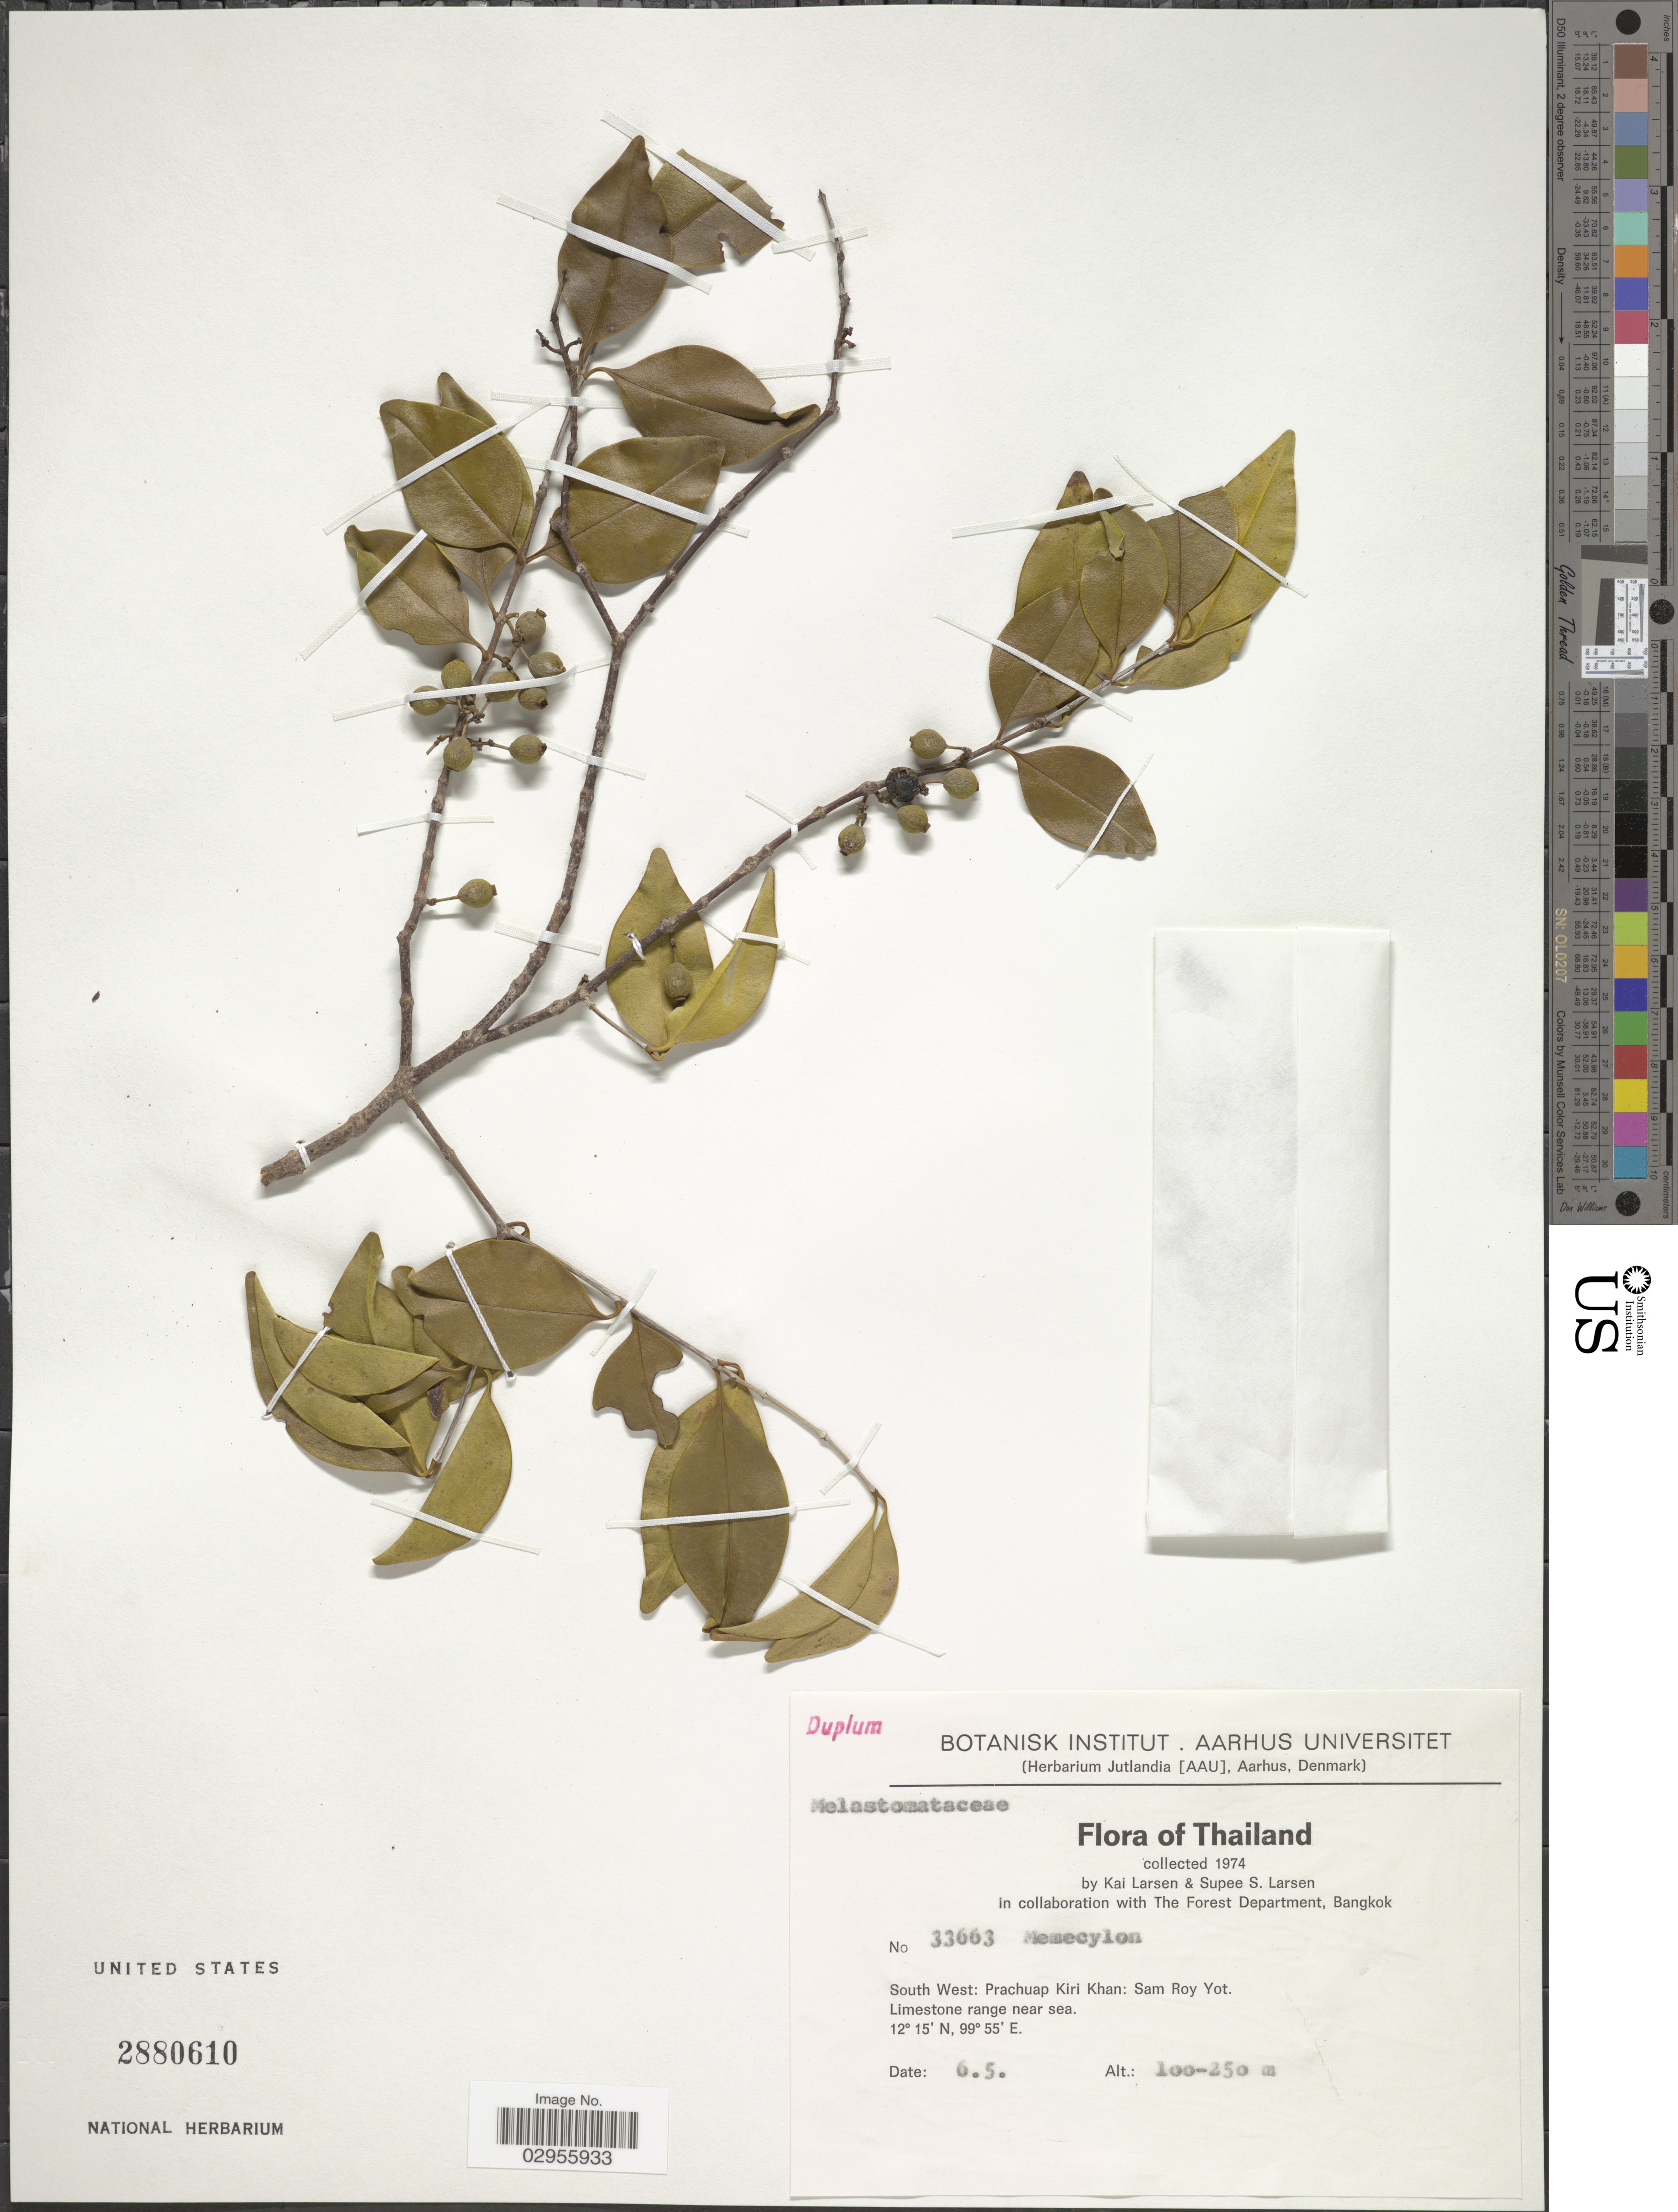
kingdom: Plantae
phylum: Tracheophyta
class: Magnoliopsida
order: Myrtales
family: Melastomataceae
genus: Memecylon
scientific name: Memecylon sp.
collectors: K. Larsen & S. Larsen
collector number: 33663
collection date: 1974-05-06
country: Thailand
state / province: Prachuap Khiri Khan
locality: South West: Prachuap Kiri Khan: Sam Roy Yot.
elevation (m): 100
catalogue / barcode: US 2880610